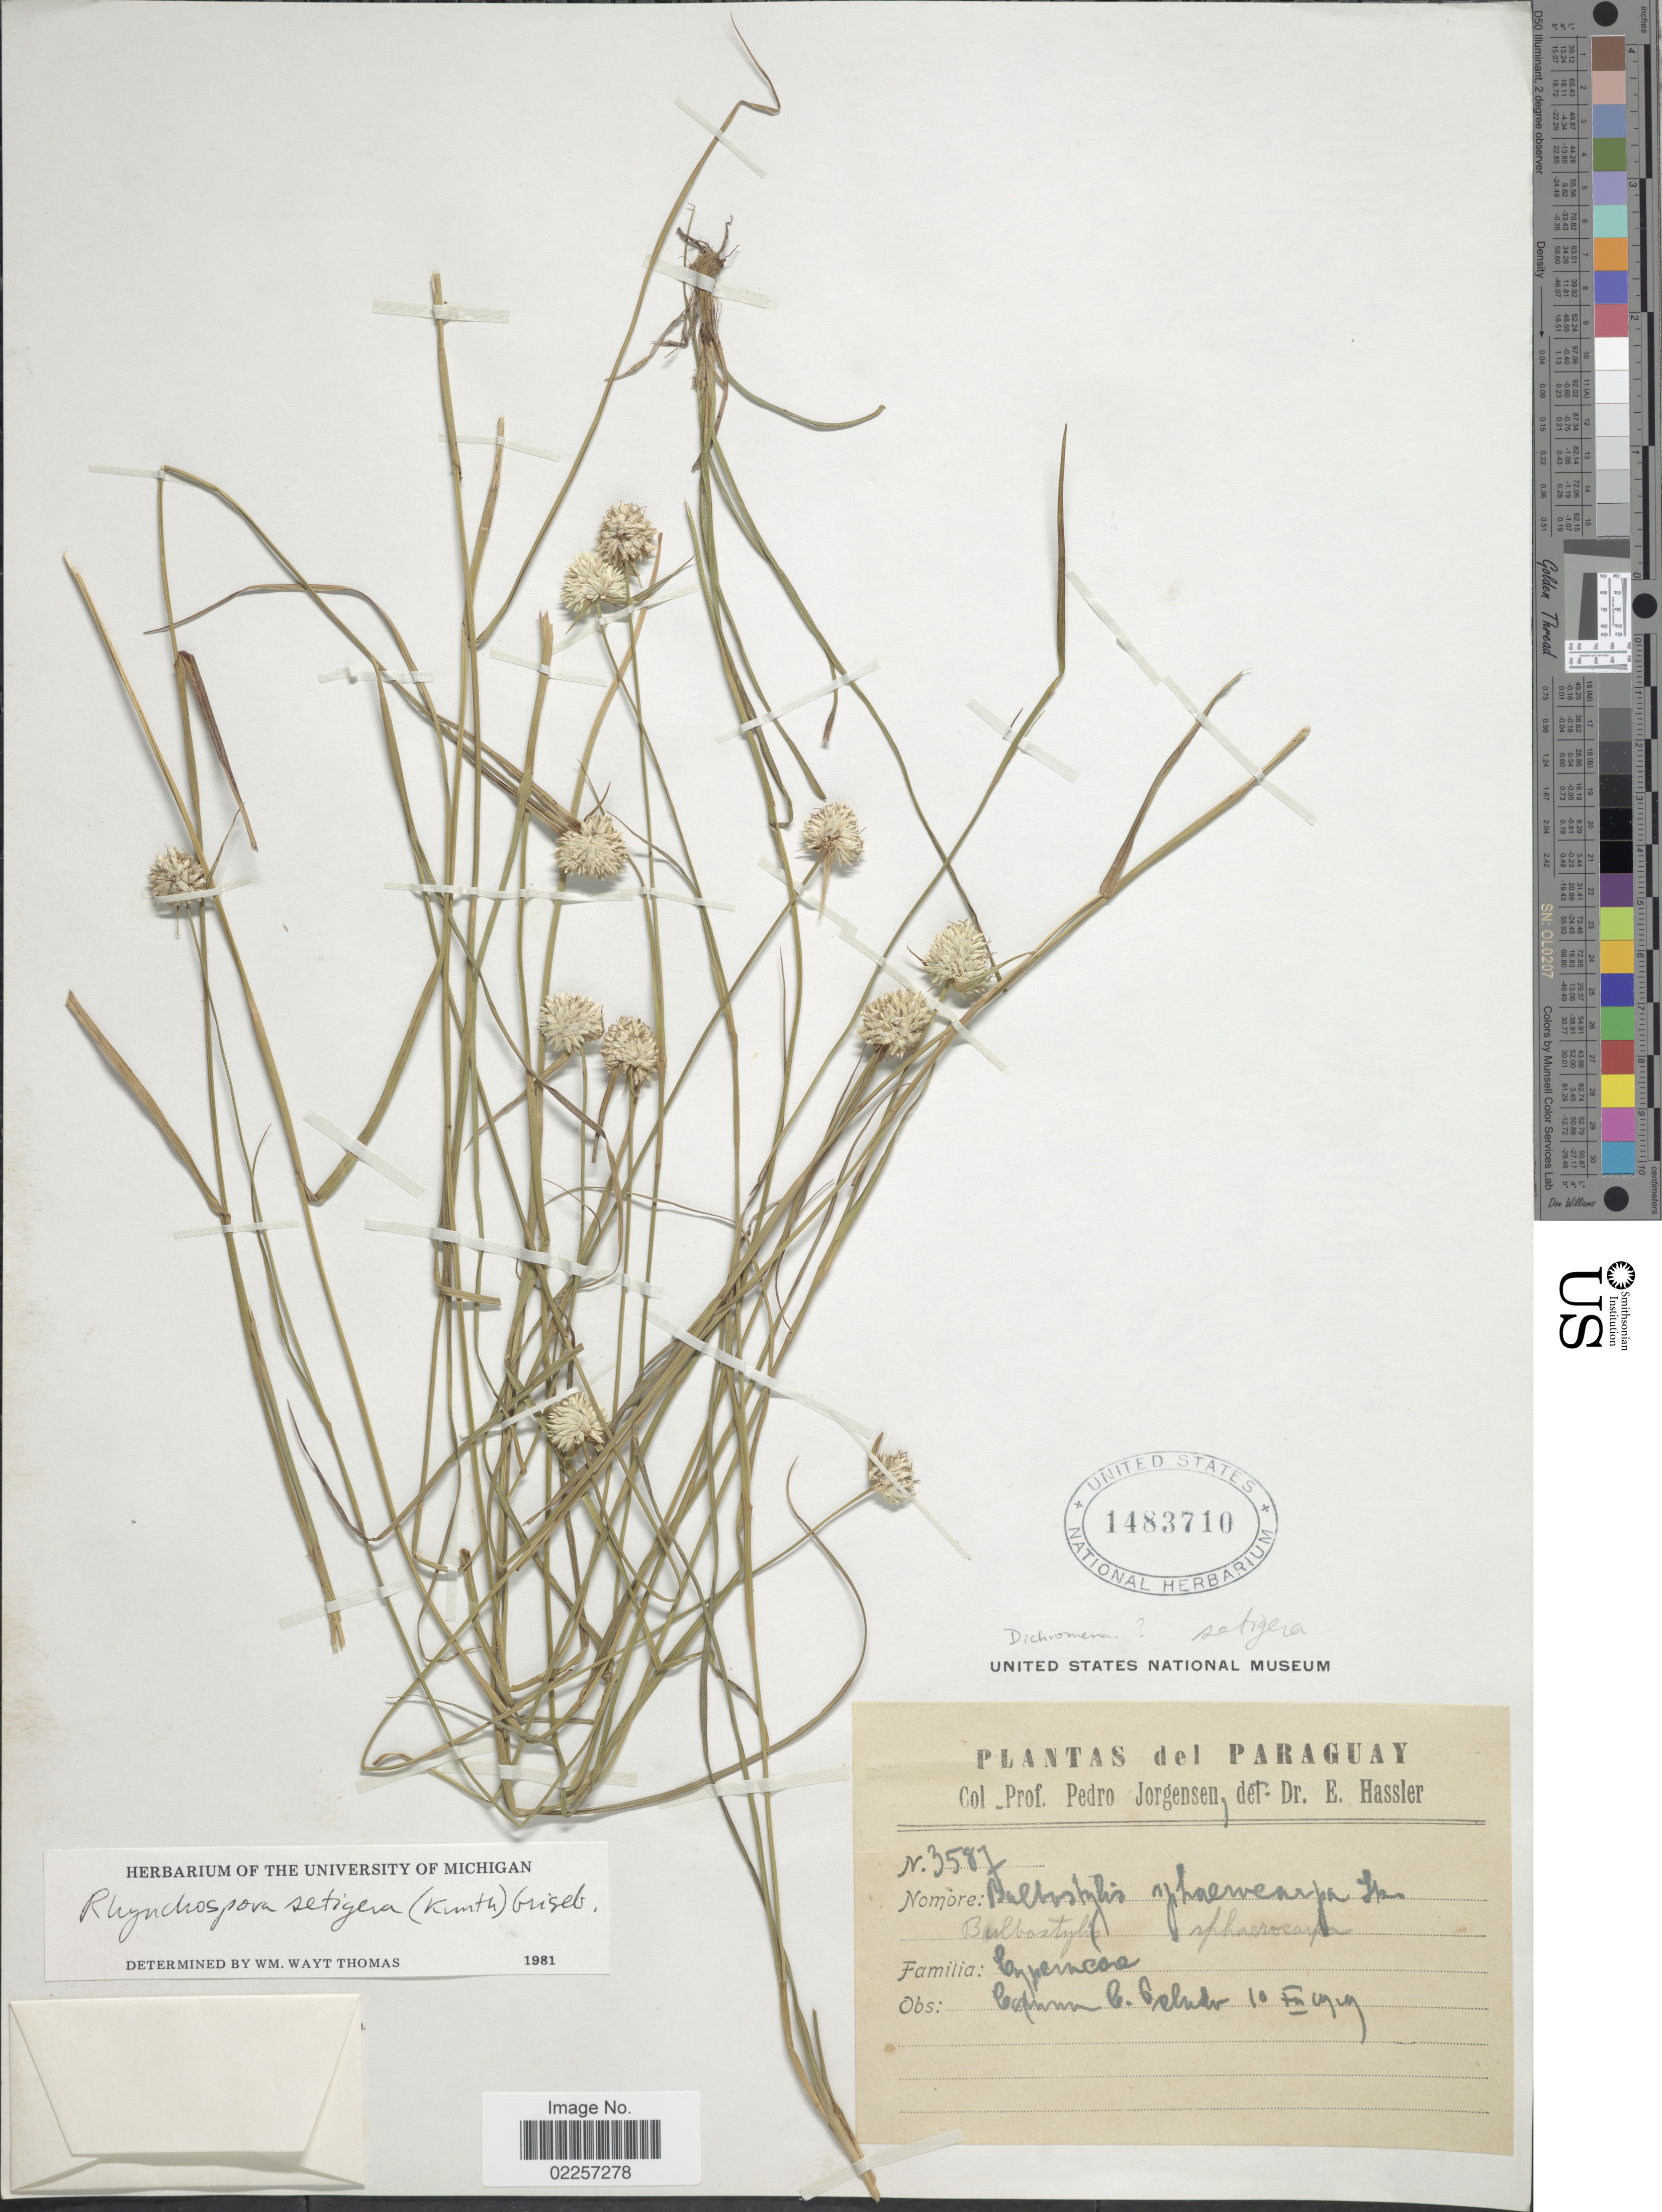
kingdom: Plantae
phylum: Tracheophyta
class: Liliopsida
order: Poales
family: Cyperaceae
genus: Rhynchospora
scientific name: Rhynchospora setigera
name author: (Kunth) Griseb.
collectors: P. Jörgensen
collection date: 1929-12-10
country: Paraguay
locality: C. Pelado.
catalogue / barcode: US 1483710